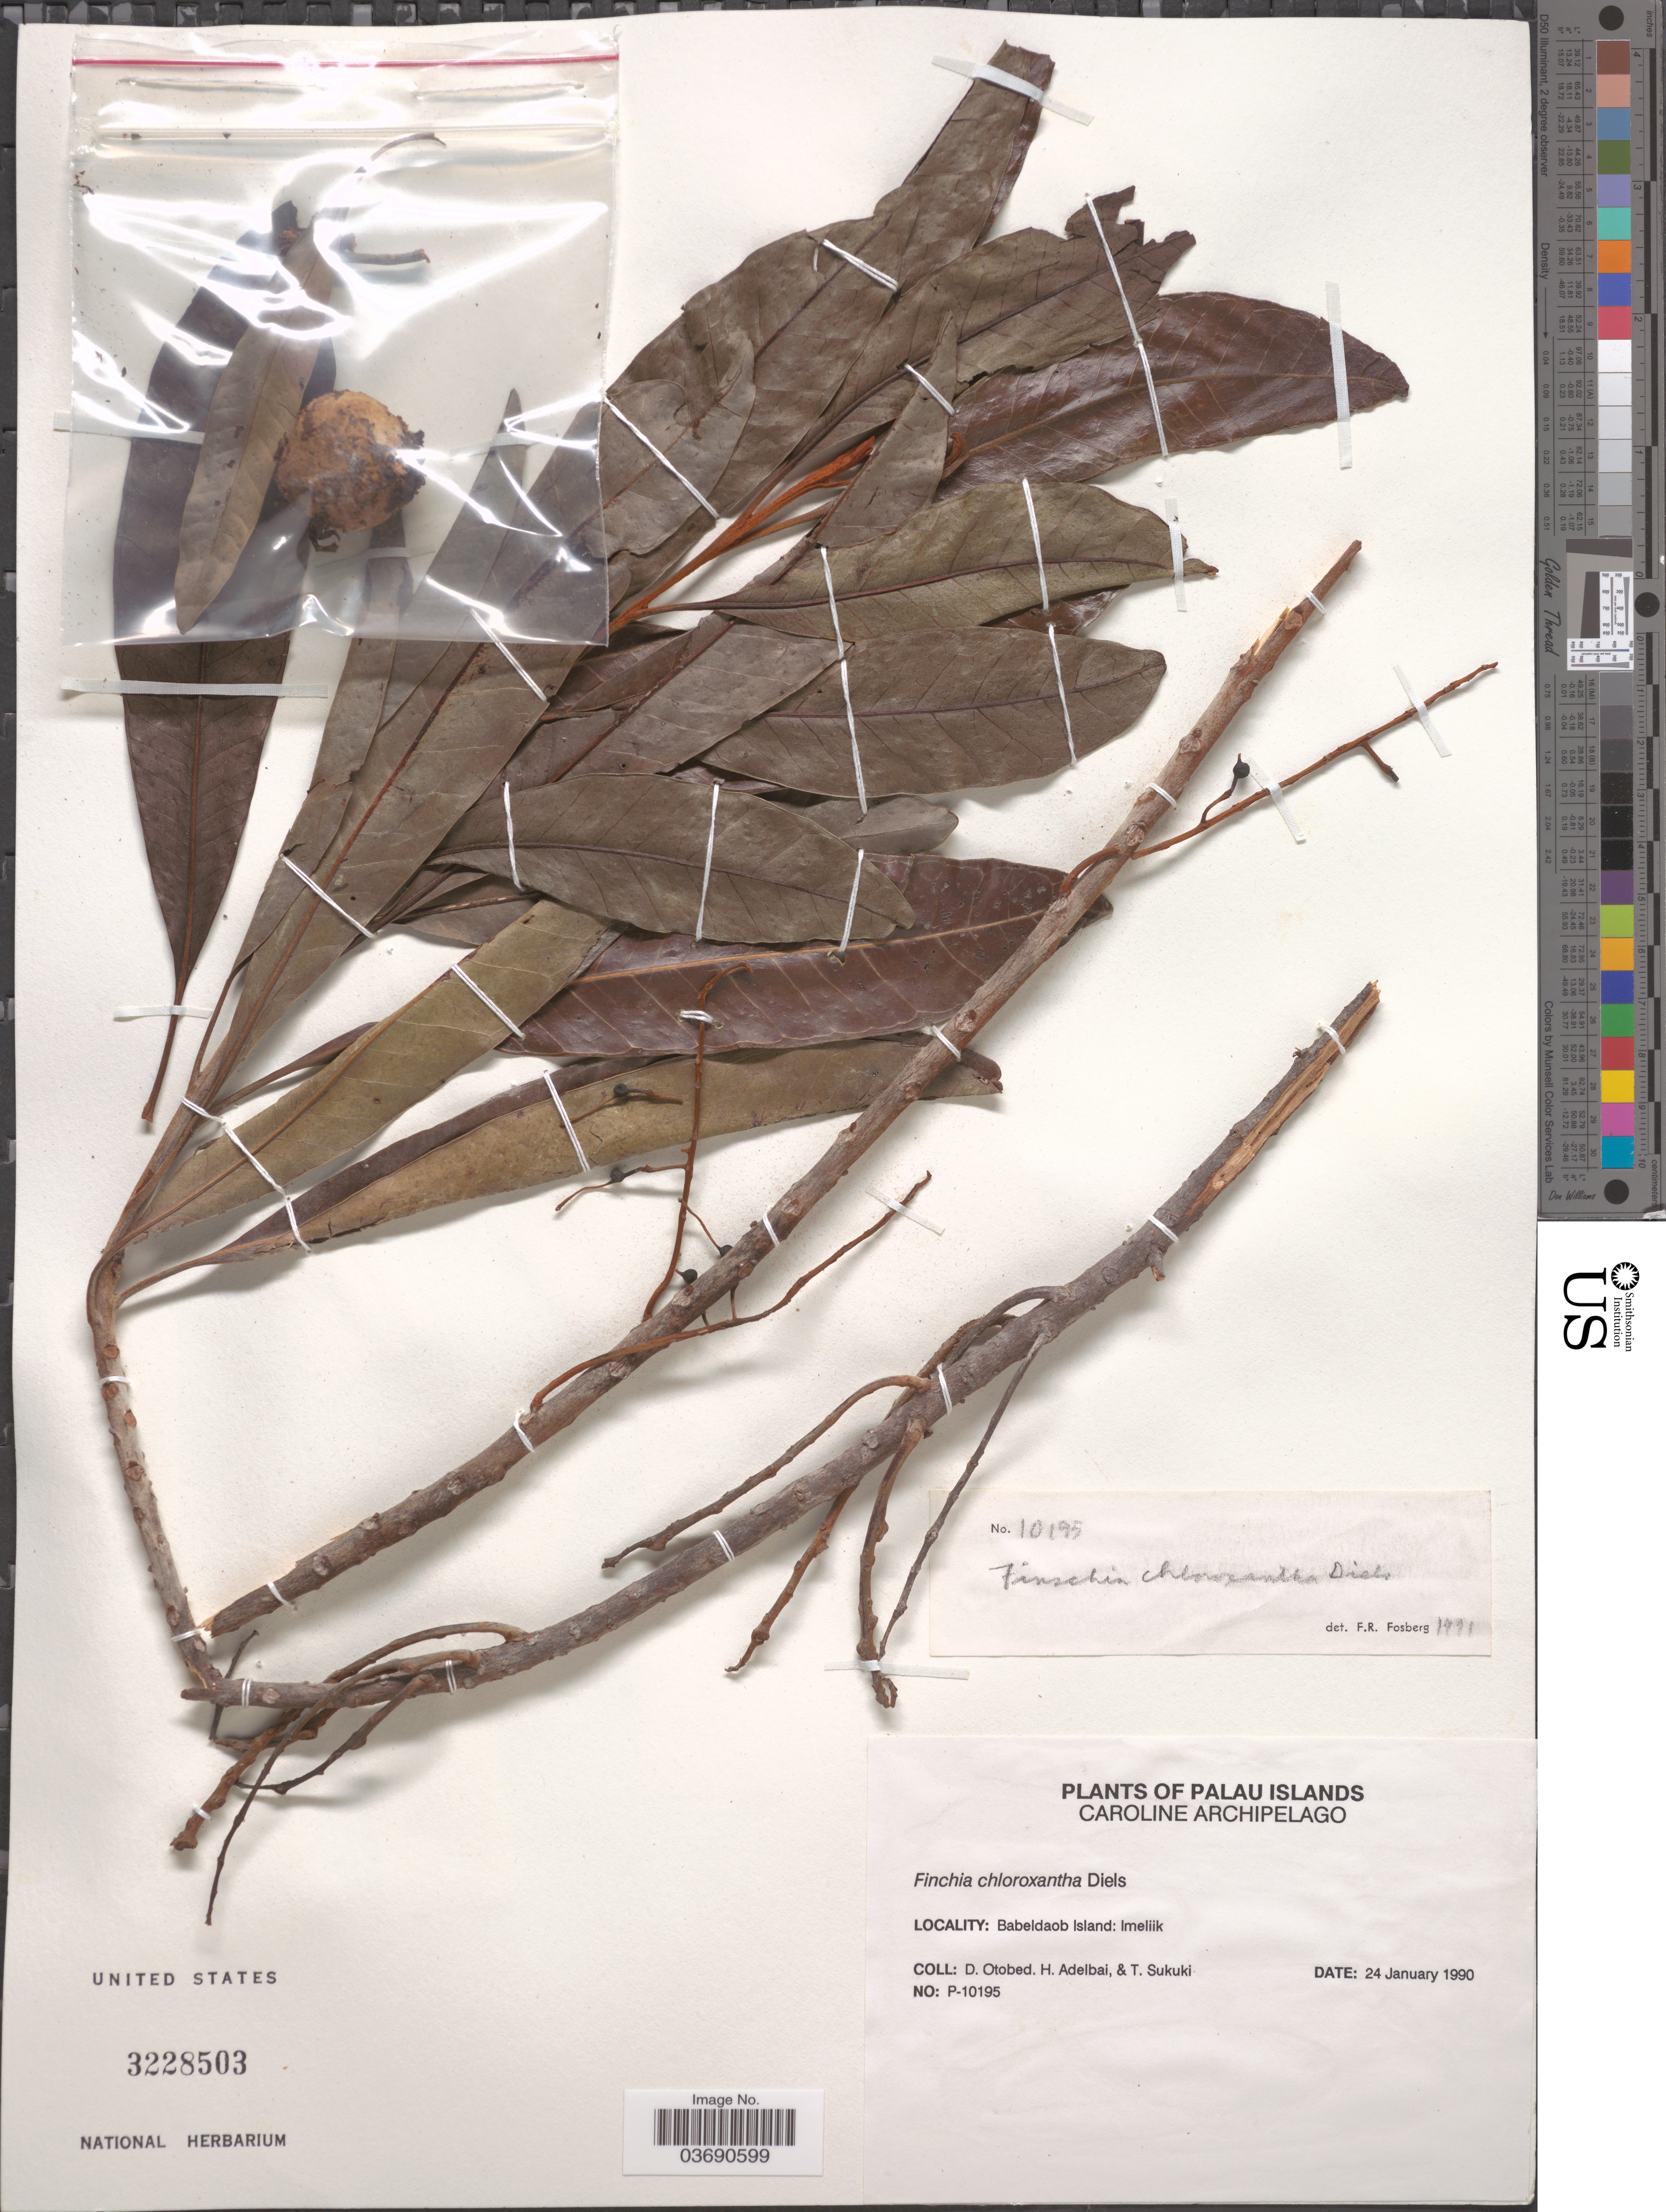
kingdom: Plantae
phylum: Tracheophyta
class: Magnoliopsida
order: Proteales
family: Proteaceae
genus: Finschia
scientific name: Finschia chloroxantha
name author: Diels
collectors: D. O. Otobed, H. Adelbai & T. Sukuki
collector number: P-10195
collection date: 1990-01-24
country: Palau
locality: Palau Islands. Caroline Archipelago. Babeldaob Island: Imeliik.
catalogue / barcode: US 3228503